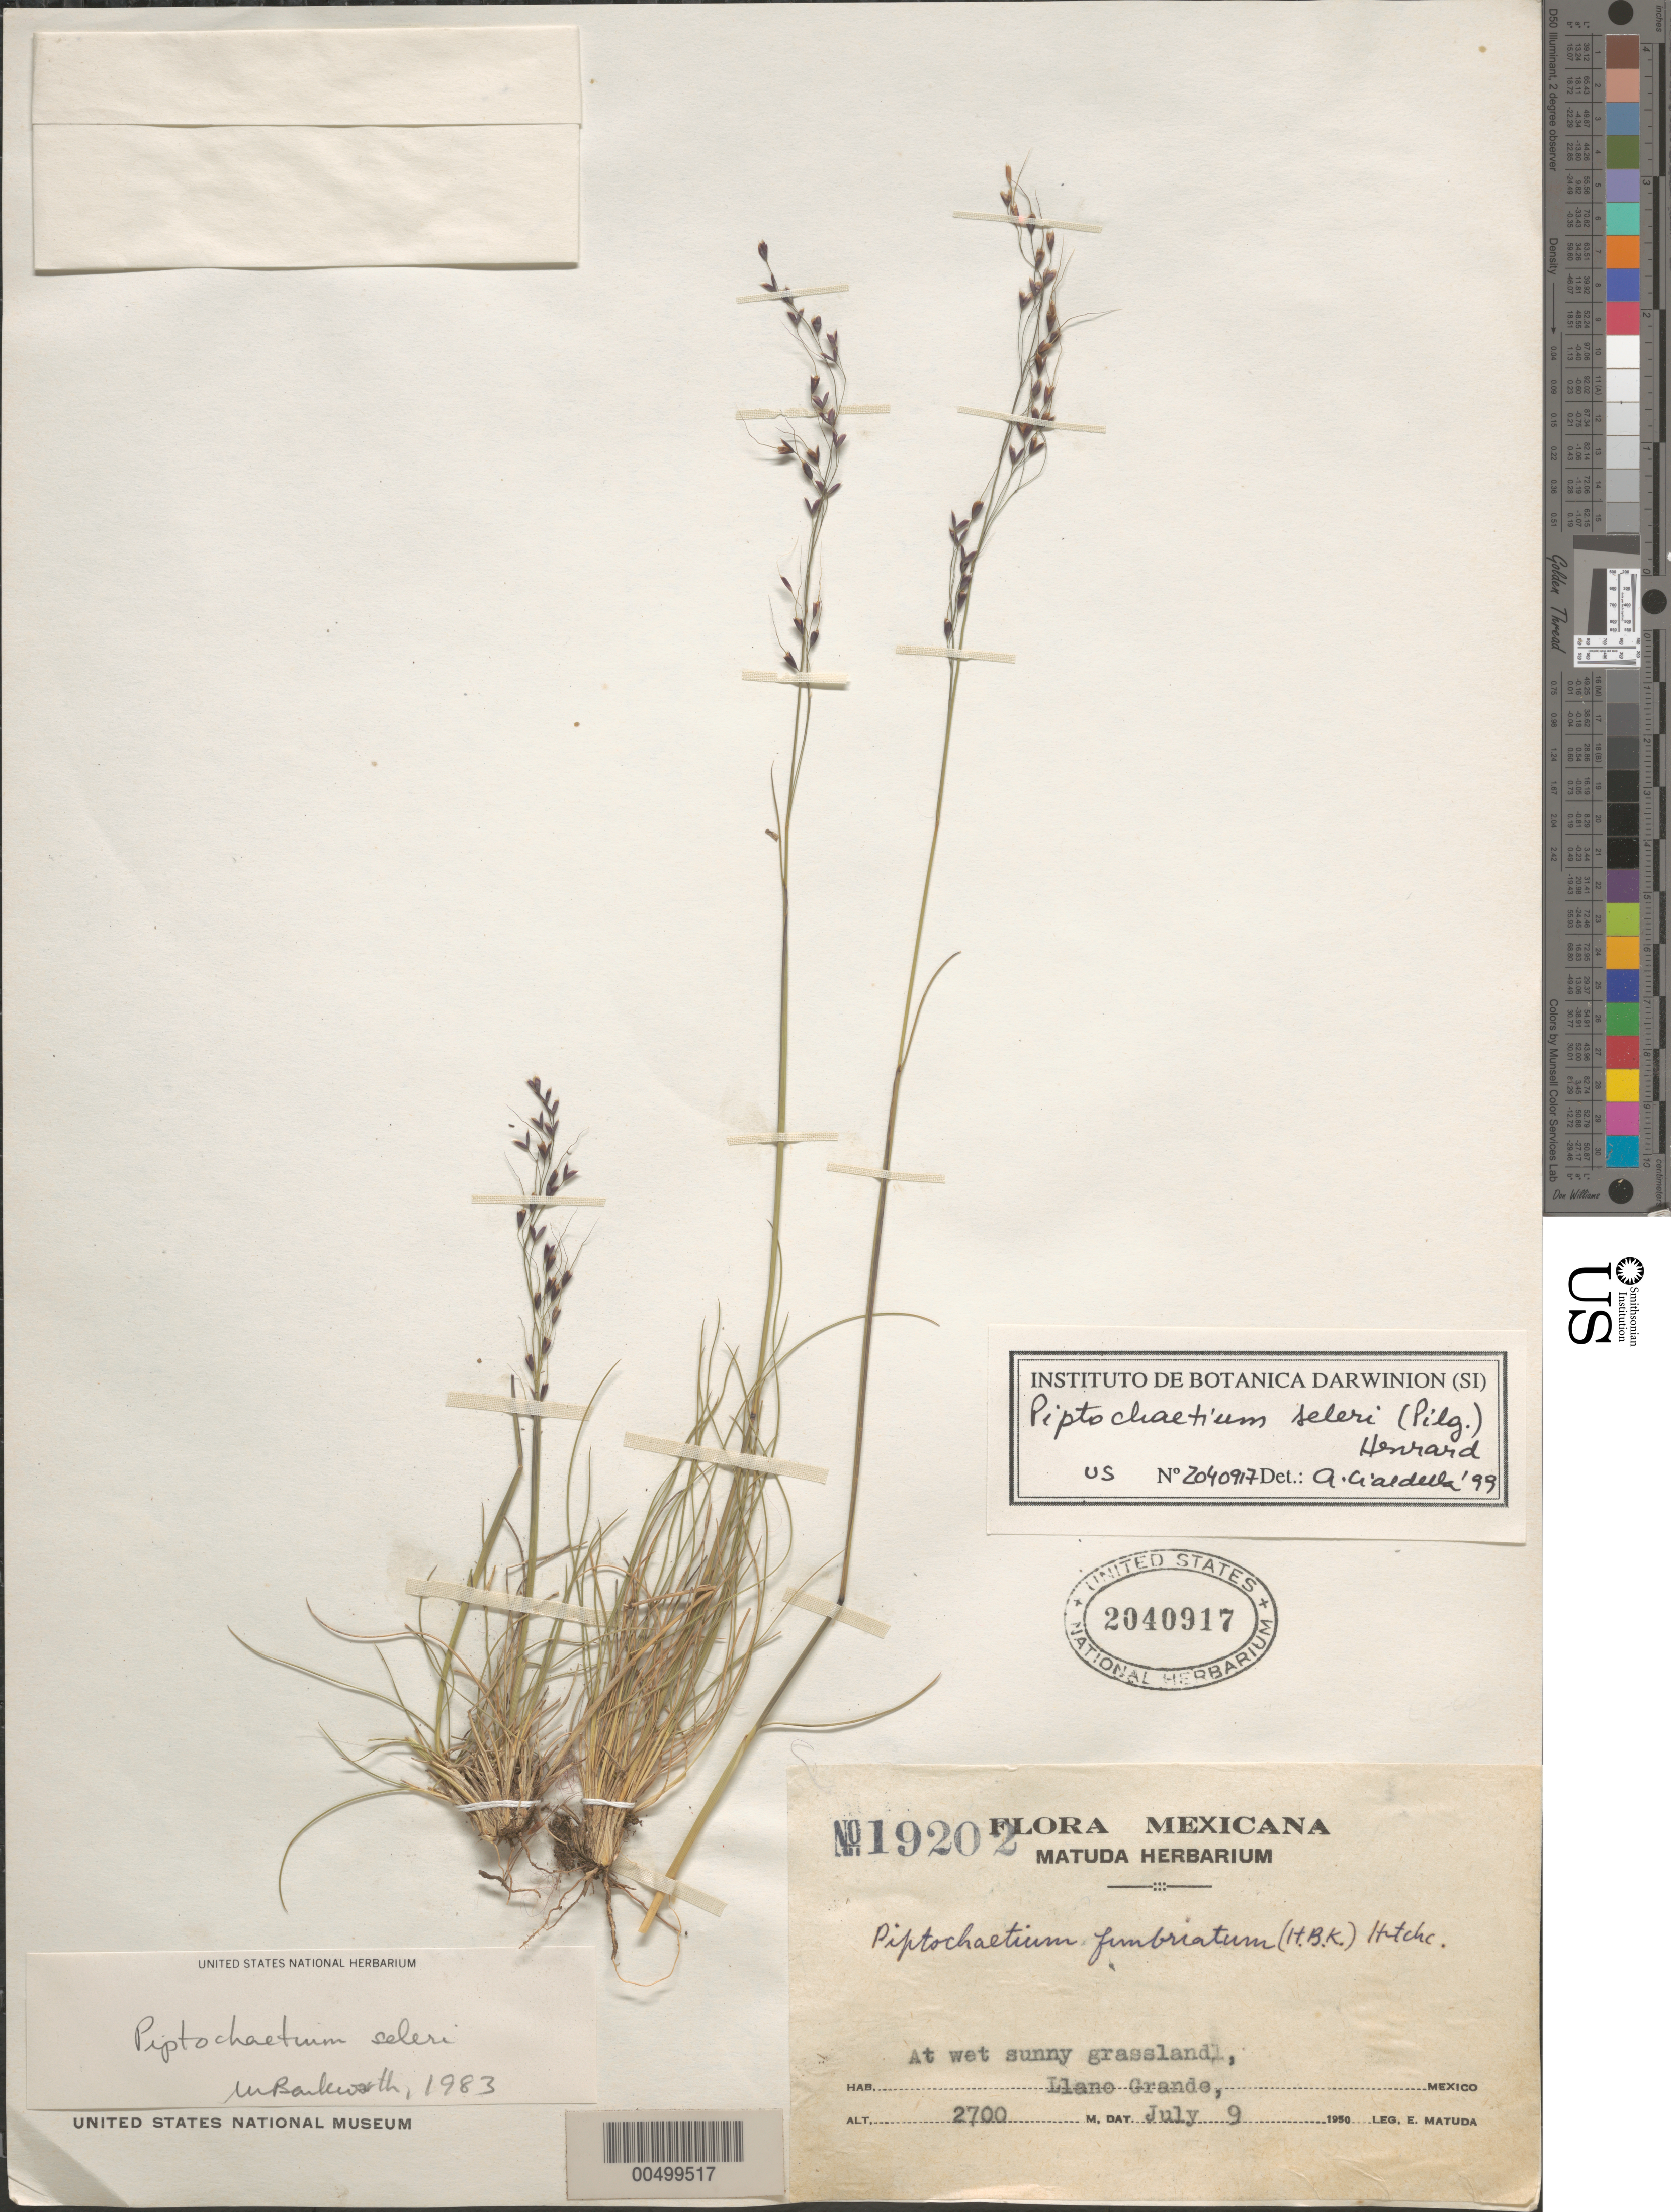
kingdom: Plantae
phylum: Tracheophyta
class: Liliopsida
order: Poales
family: Poaceae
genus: Piptochaetium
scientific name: Piptochaetium seleri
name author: (Pilg.) Henr.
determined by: Barkworth, M. E.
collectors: E. Matuda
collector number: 19202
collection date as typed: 9 Jul 1950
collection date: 1950-07-09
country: Mexico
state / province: México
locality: Llano Grande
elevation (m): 2700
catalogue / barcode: US 2040917